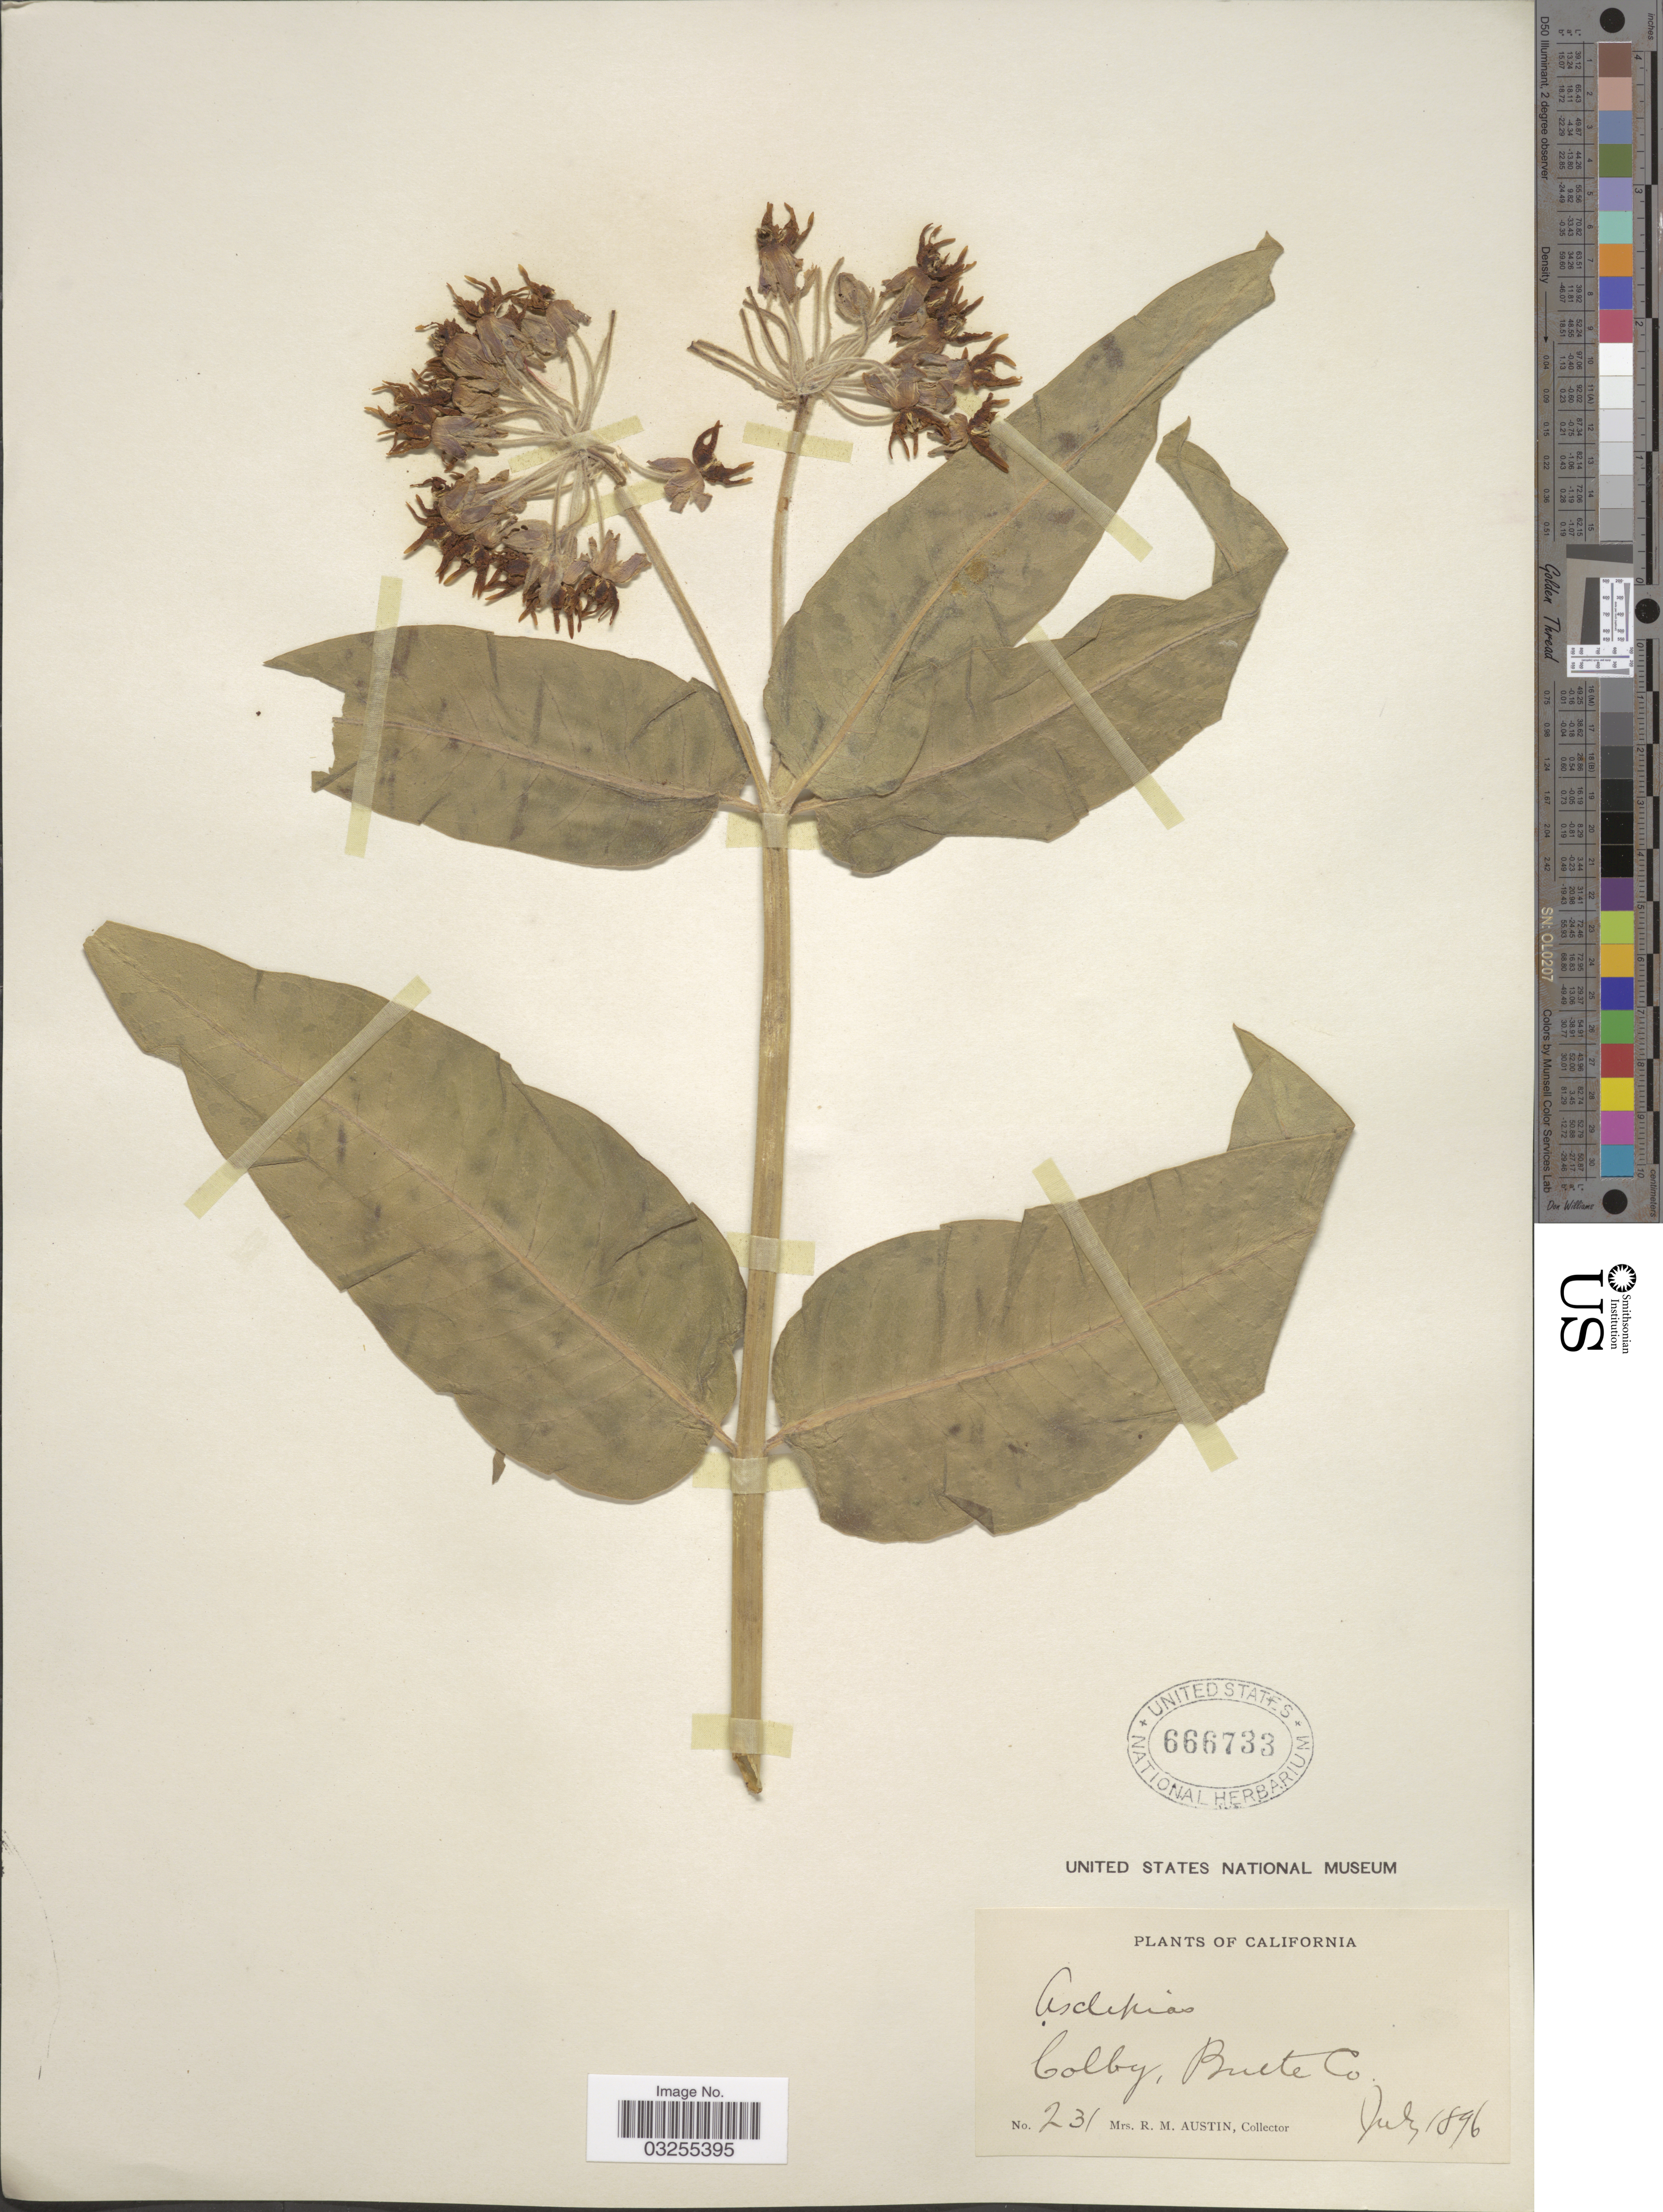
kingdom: Plantae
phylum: Tracheophyta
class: Magnoliopsida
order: Gentianales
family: Apocynaceae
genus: Asclepias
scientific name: Asclepias speciosa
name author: Torr.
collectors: R. Austin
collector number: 231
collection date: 1896-07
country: United States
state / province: California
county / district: Butte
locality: Colby, Butte Co.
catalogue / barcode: US 666733